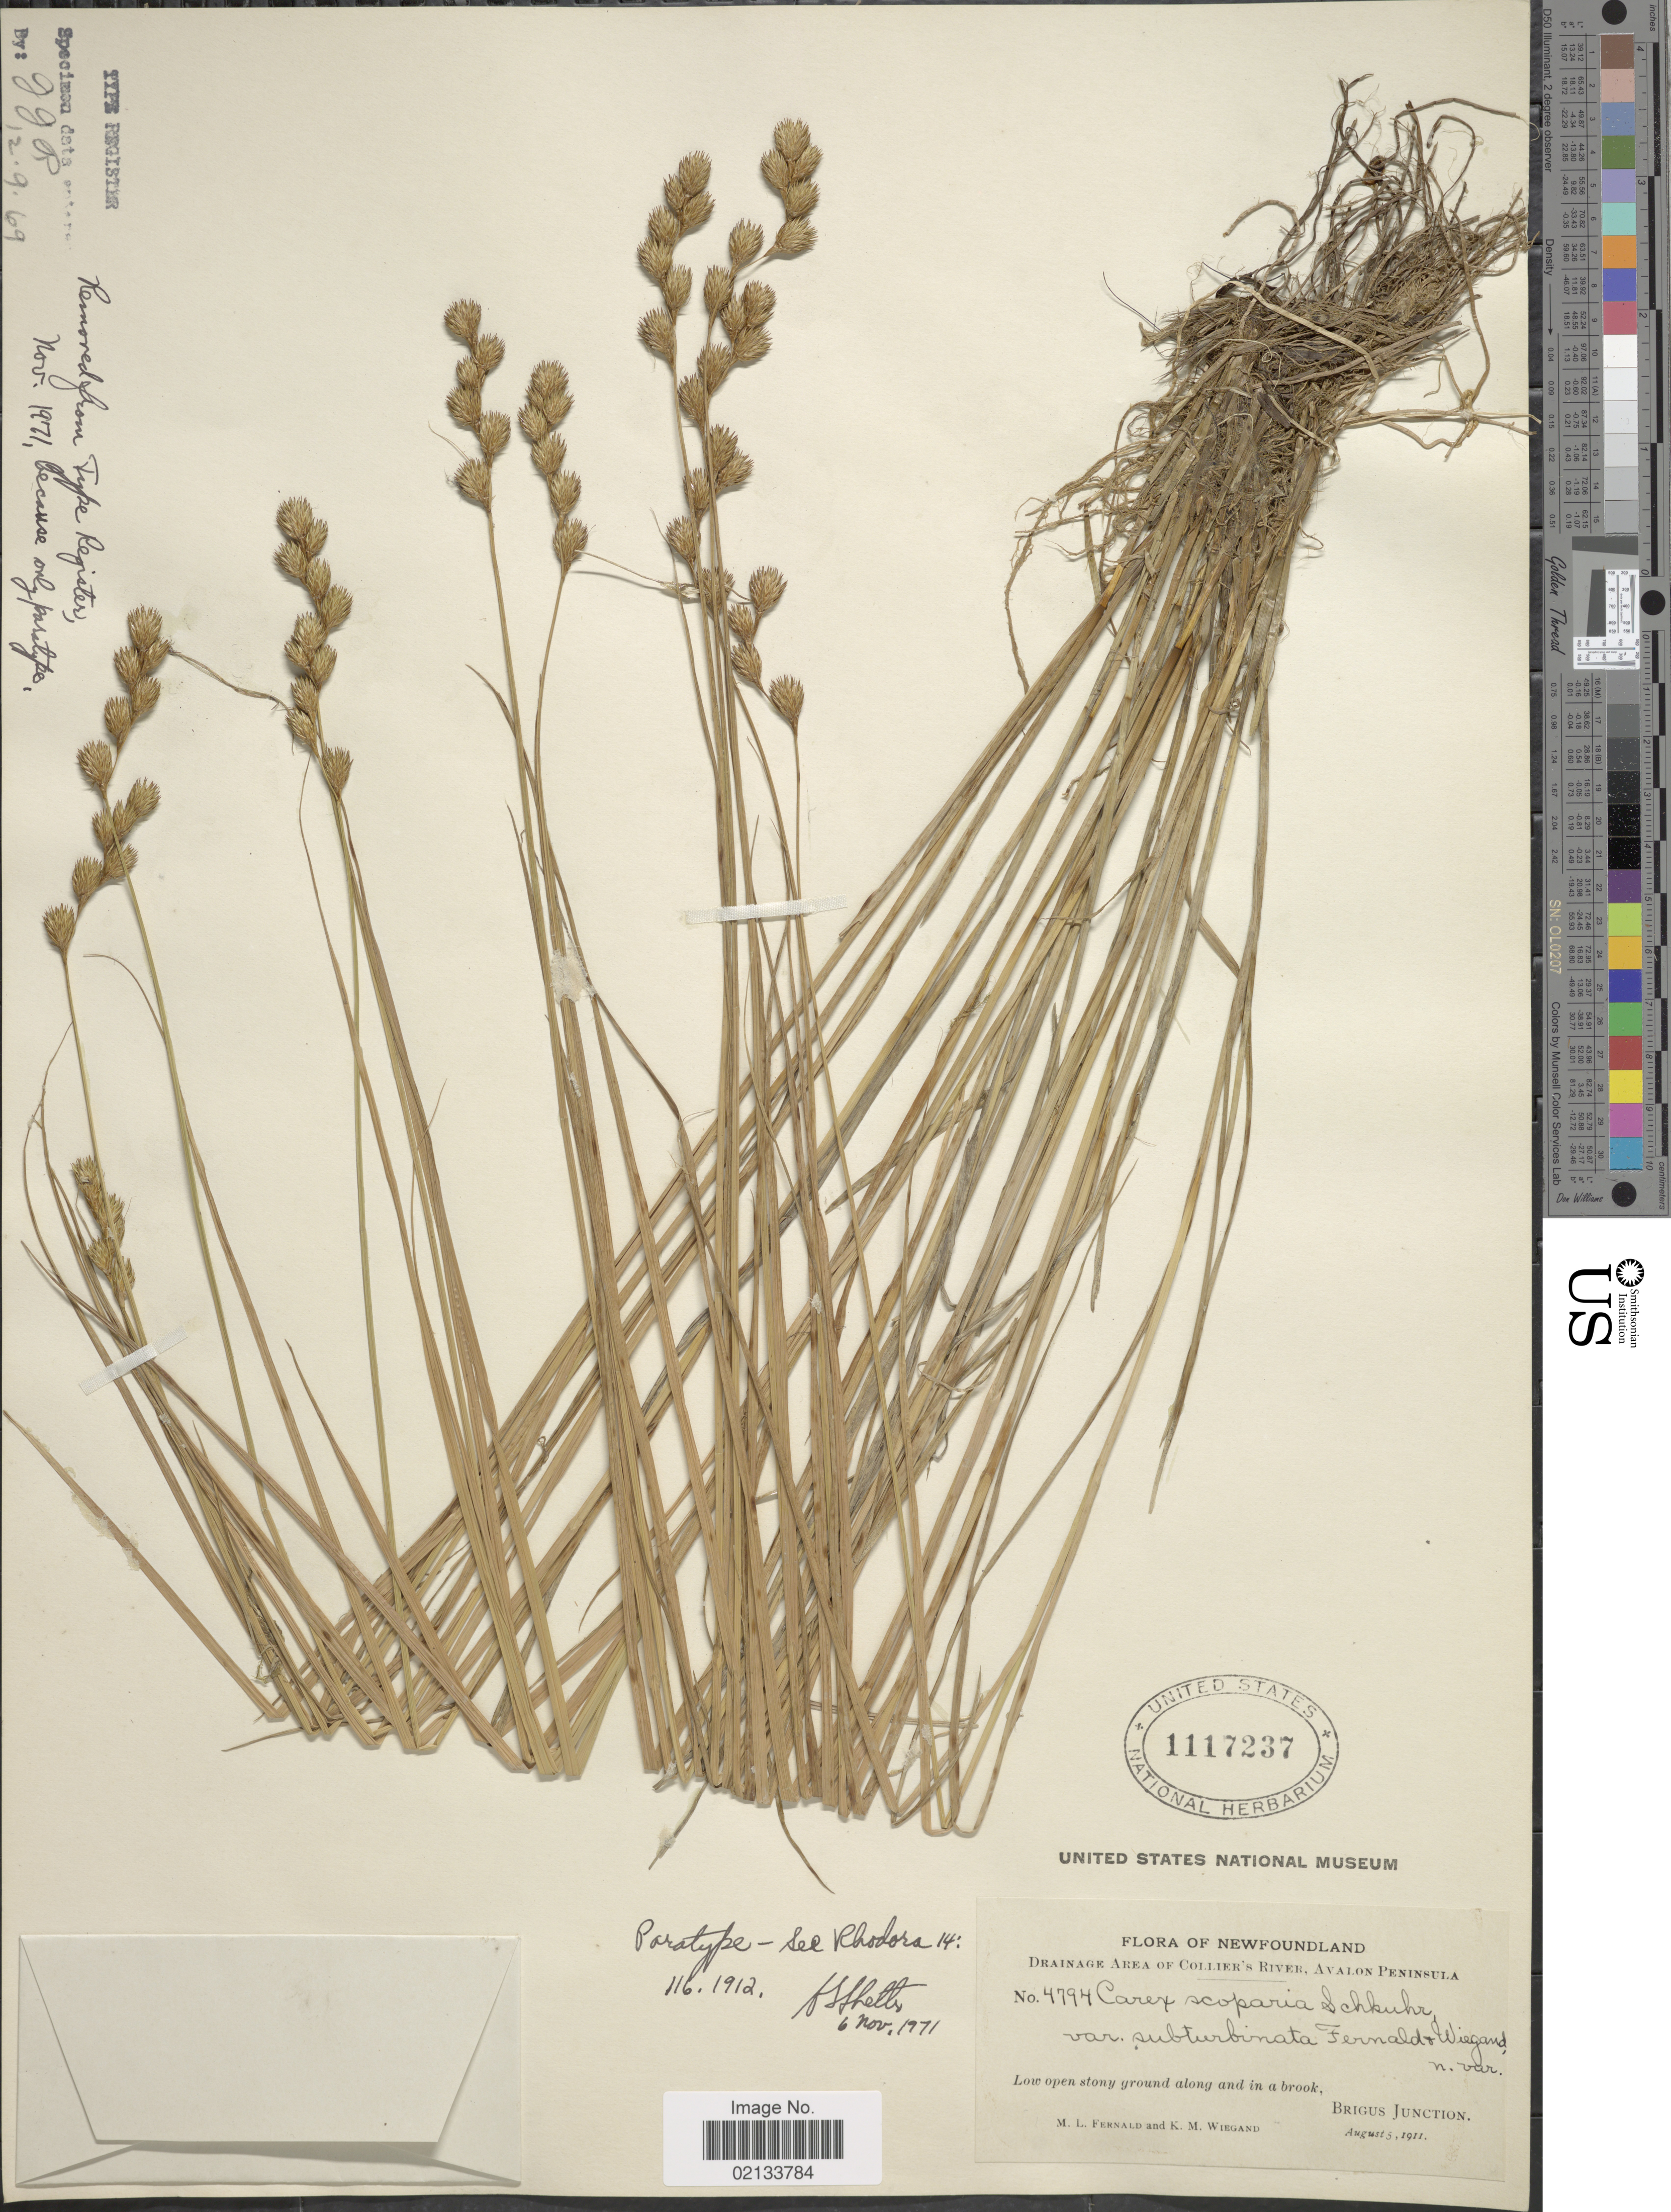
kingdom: Plantae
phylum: Tracheophyta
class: Liliopsida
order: Poales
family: Cyperaceae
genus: Carex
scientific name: Carex scoparia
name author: Schkuhr ex Willd.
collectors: M. L. Fernald & K. M. Wiegand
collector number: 4794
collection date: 1911-08-05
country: Canada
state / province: Newfoundland and Labrador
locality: Drainage Area of collier's River, Avalon Peninsula, Low open stony ground along and in a brook, Brigus Junction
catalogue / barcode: US 1117237